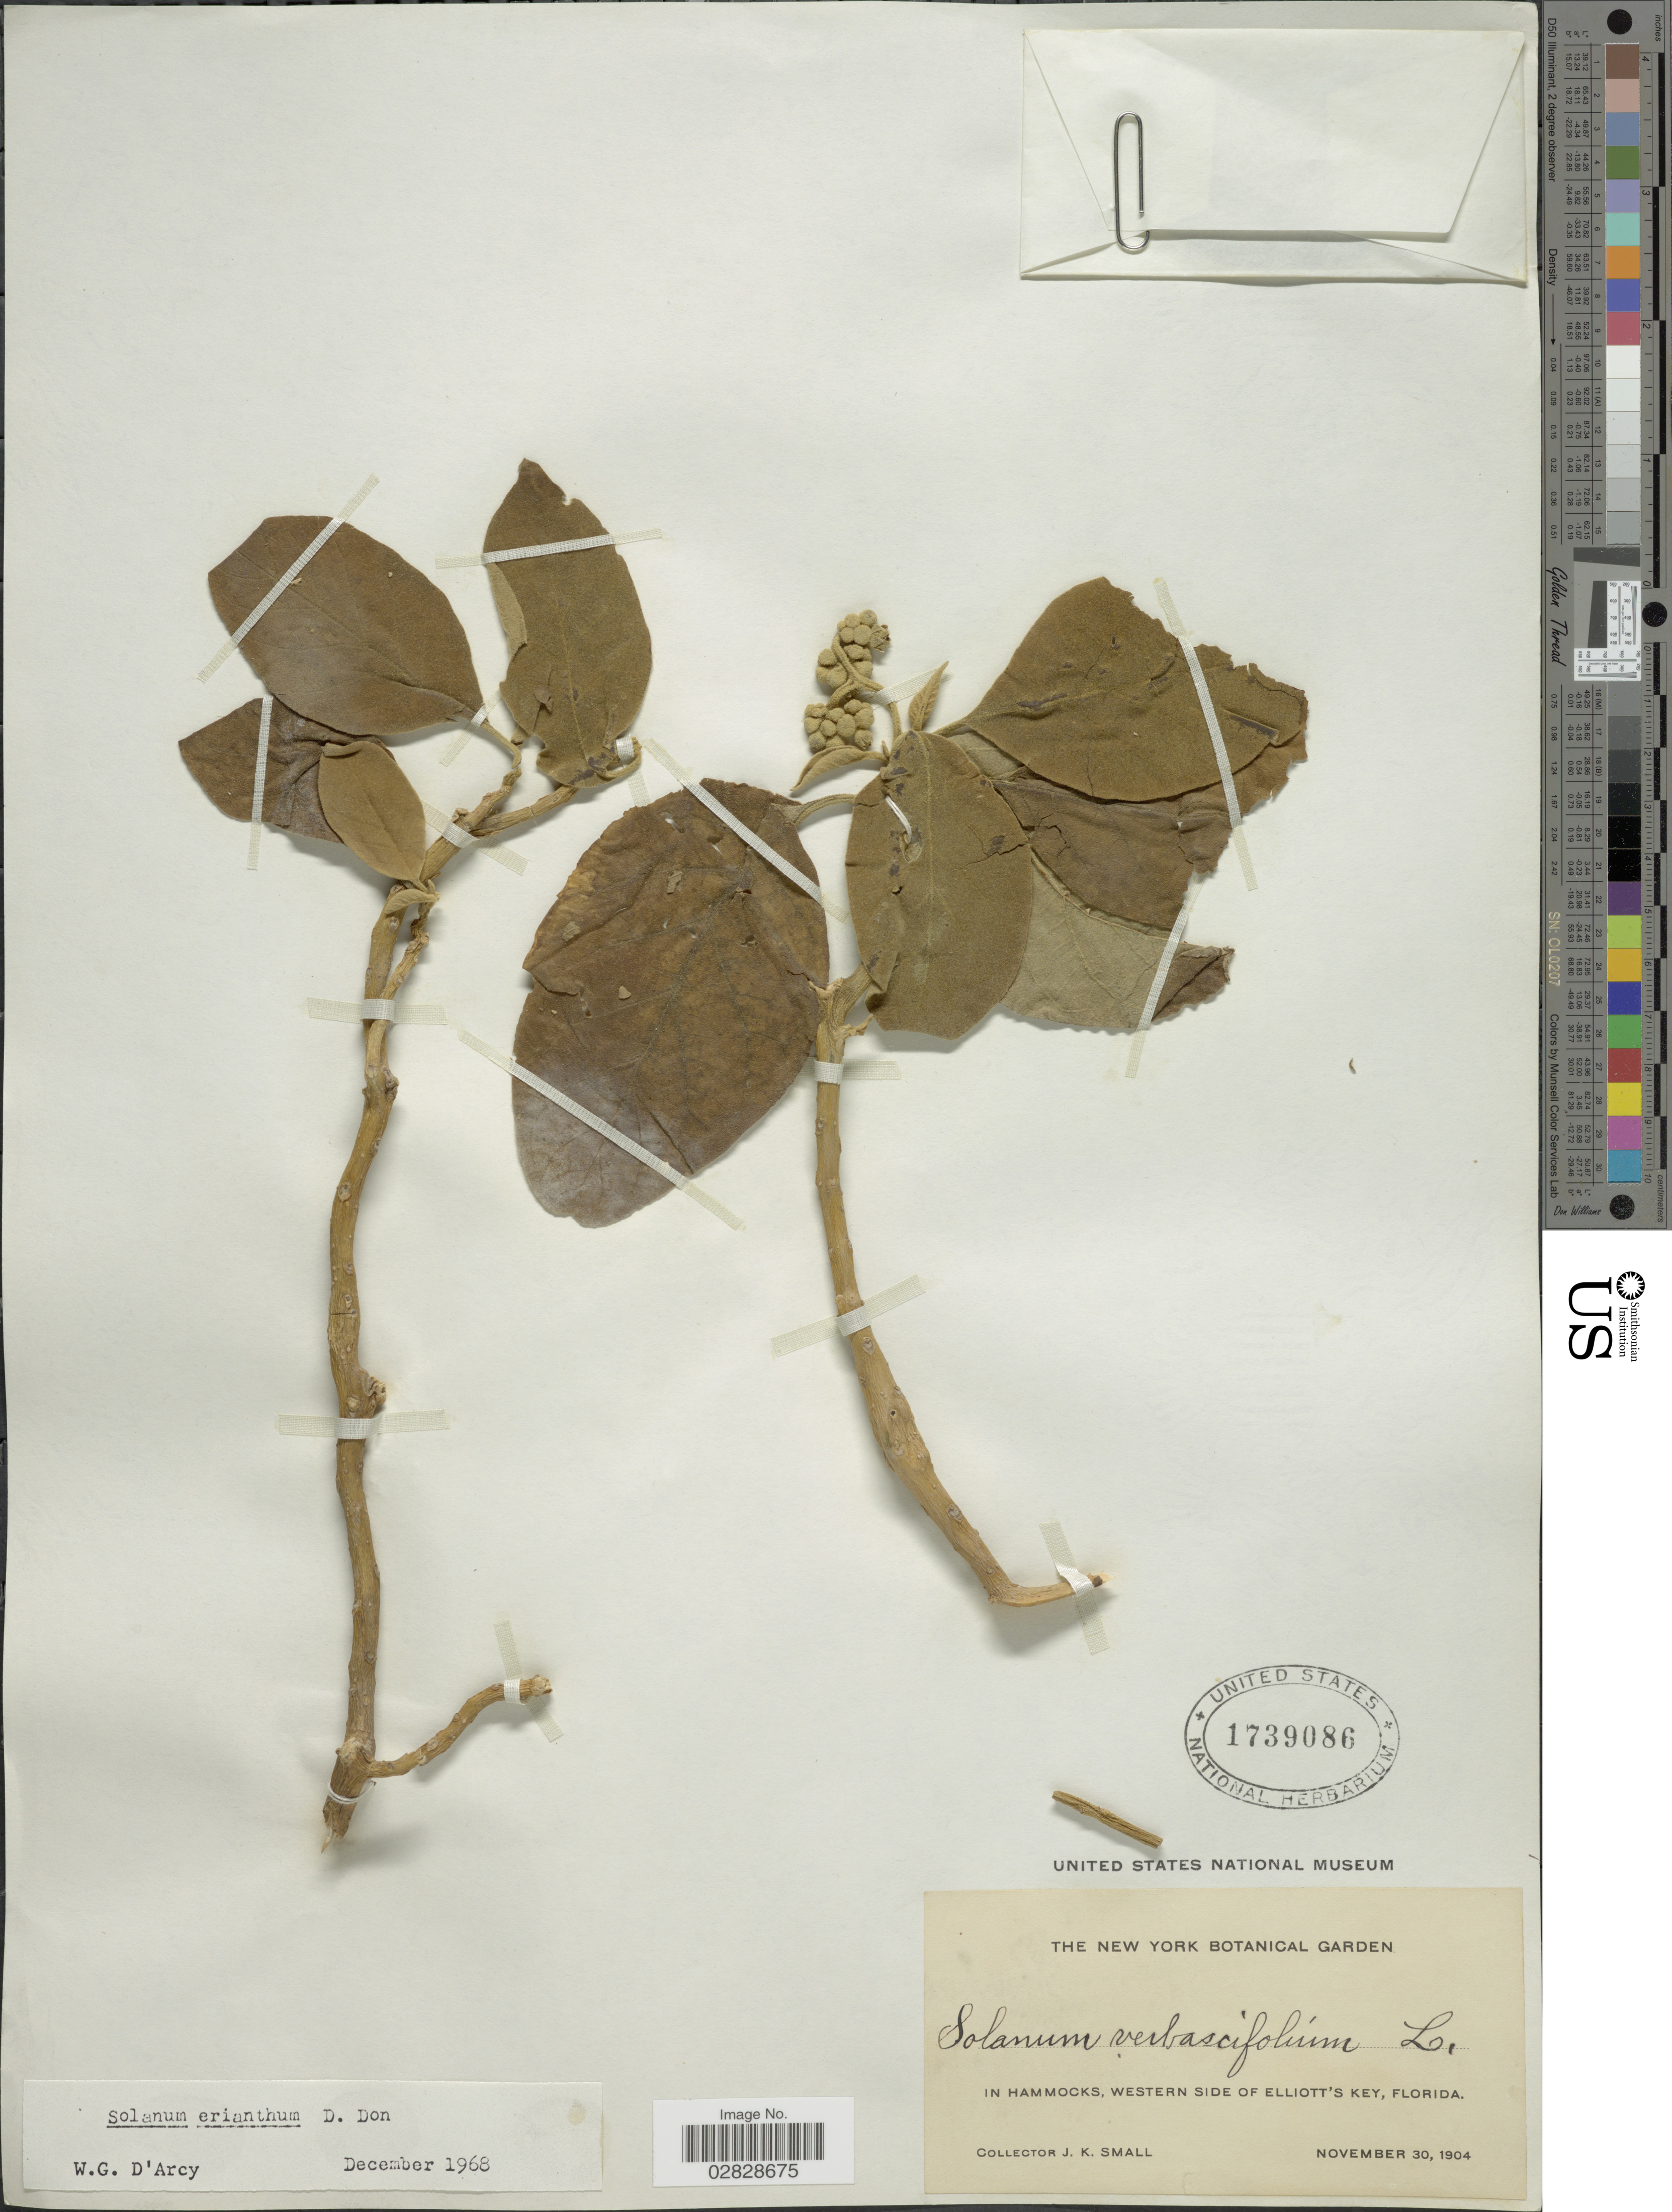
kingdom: Plantae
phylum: Tracheophyta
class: Magnoliopsida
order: Solanales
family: Solanaceae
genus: Solanum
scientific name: Solanum erianthum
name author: D. Don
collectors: J. K. Small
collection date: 1904-11-30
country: United States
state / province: Florida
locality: In Hammocks, western side of Elliott's Key.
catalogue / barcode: US 1739086